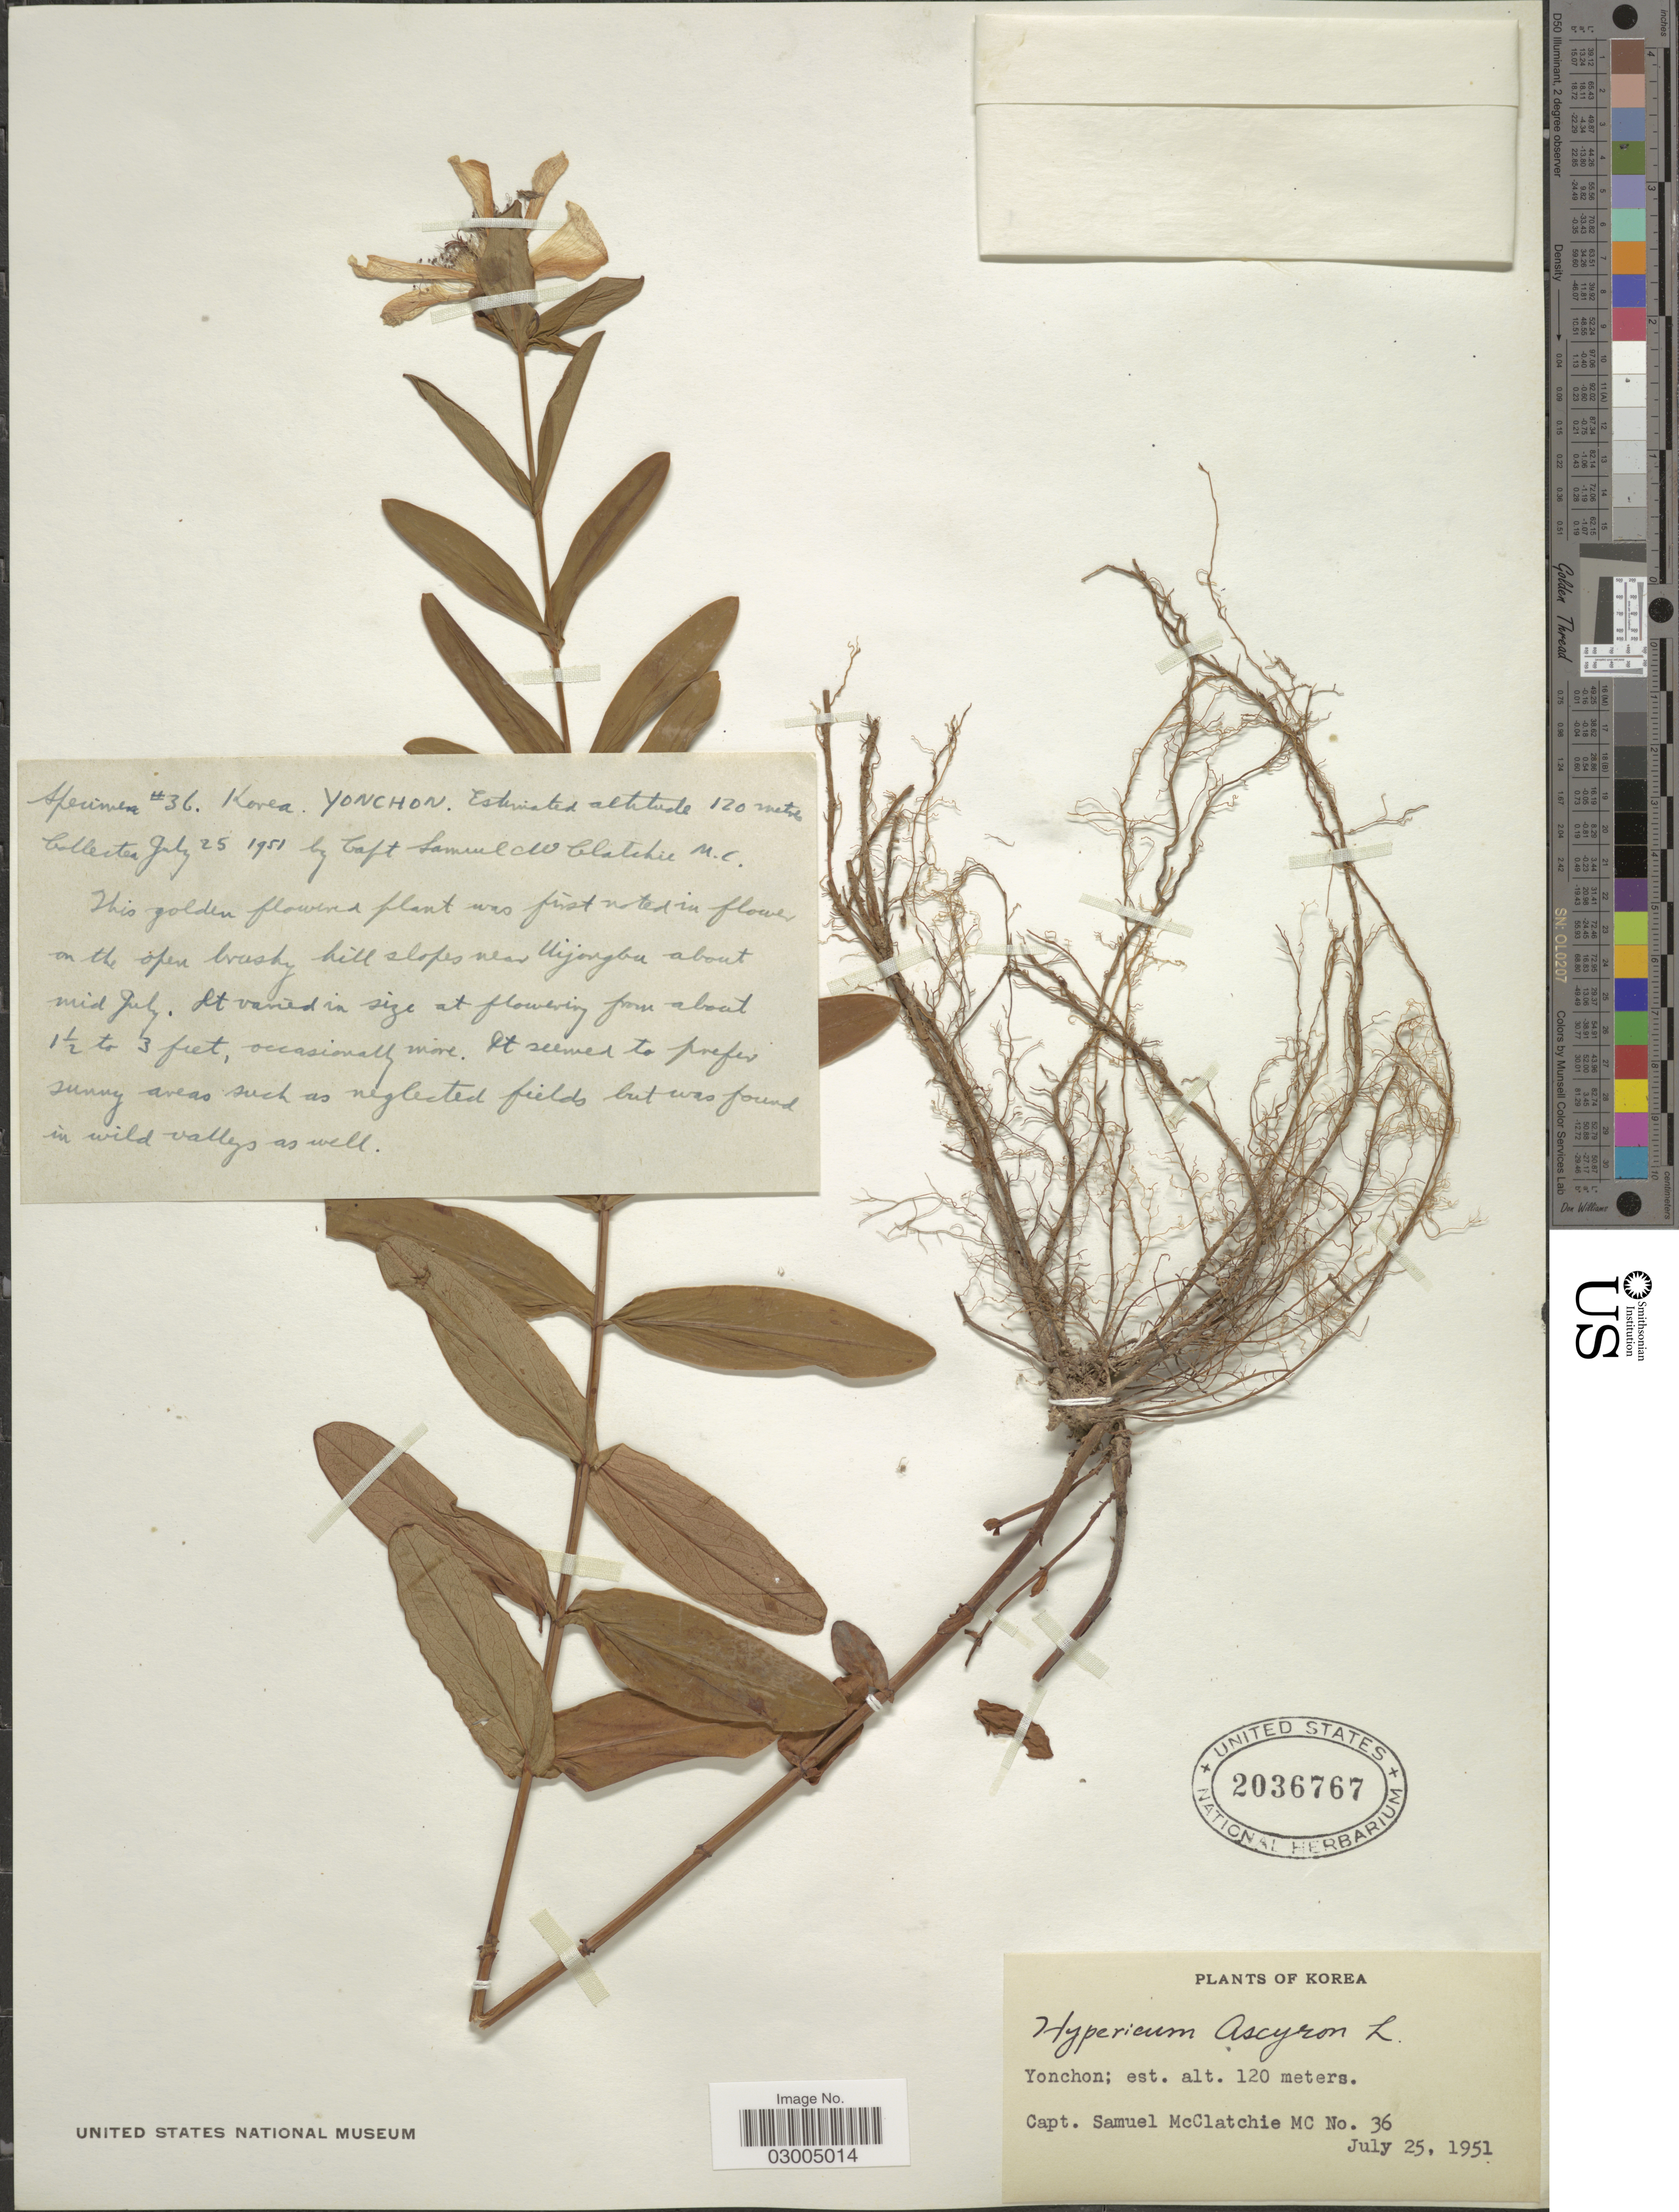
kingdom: Plantae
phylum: Tracheophyta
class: Magnoliopsida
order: Malpighiales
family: Hypericaceae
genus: Hypericum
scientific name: Hypericum ascyron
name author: L.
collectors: S. McClatchie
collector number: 36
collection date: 1951-07-25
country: South Korea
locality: Yonchon.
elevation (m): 120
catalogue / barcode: US 2036767